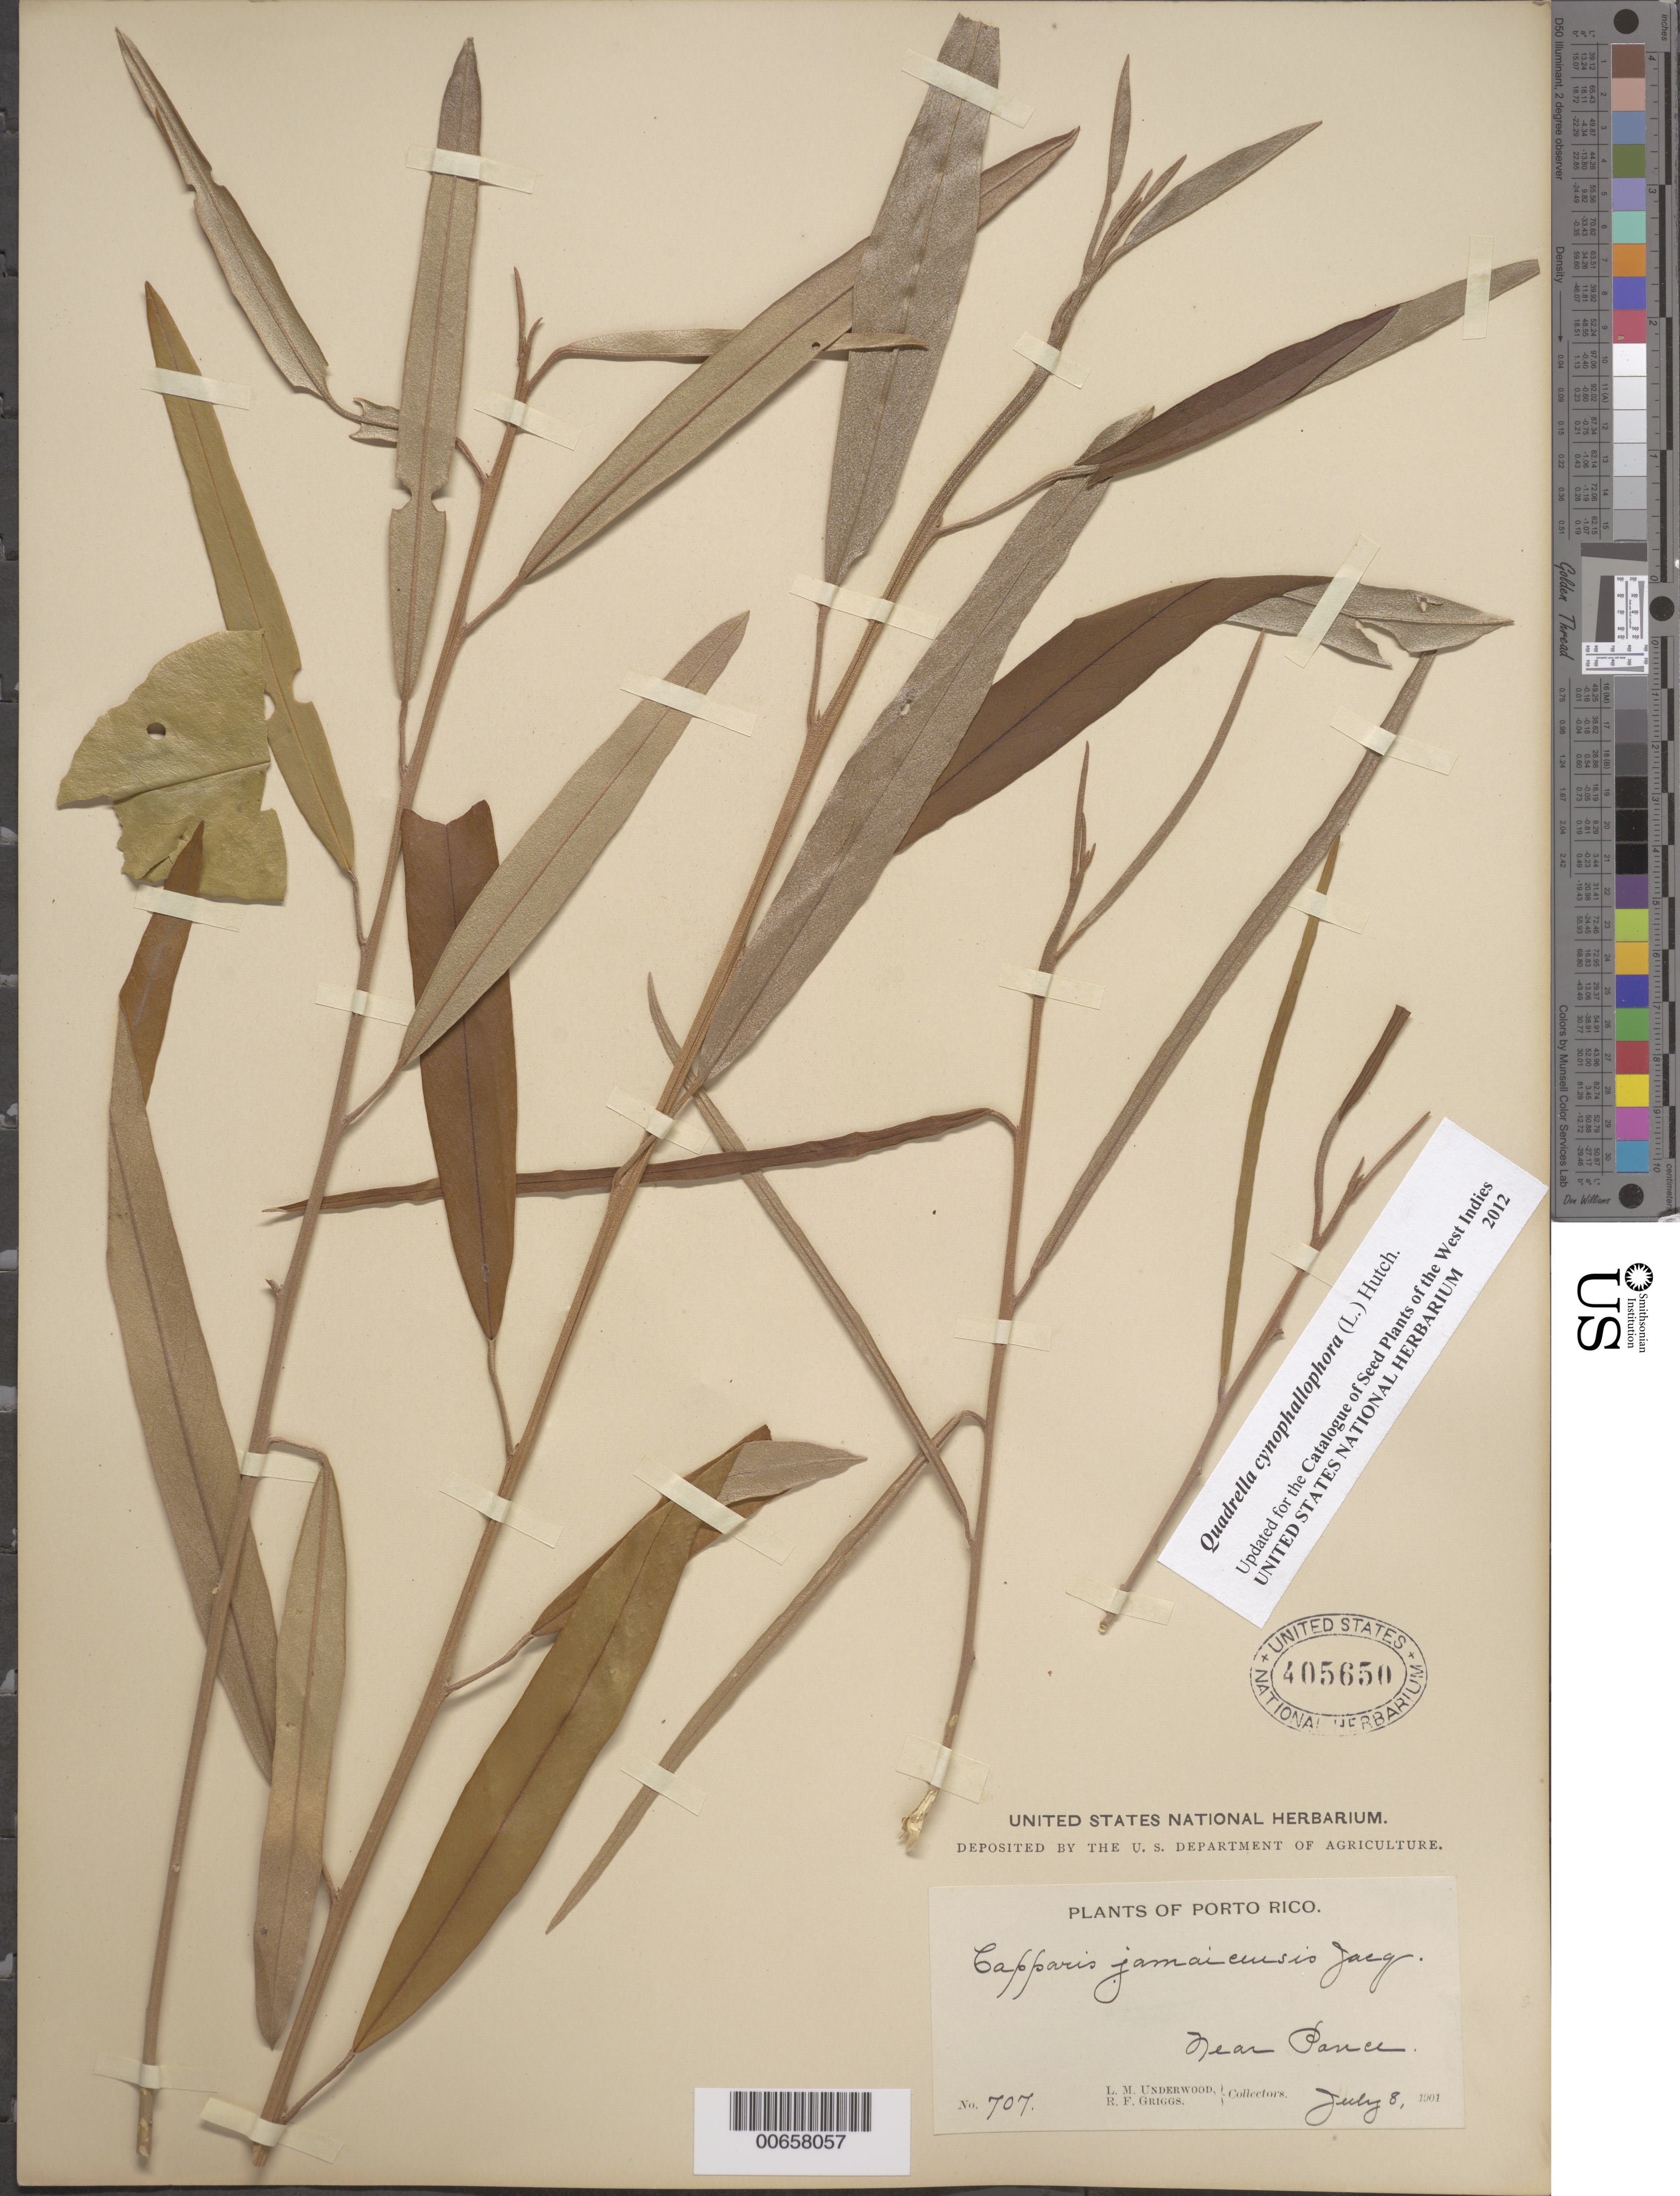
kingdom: Plantae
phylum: Tracheophyta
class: Magnoliopsida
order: Brassicales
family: Capparaceae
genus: Capparis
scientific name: Capparis jamaicensis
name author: Jacq.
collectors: L. M. Underwood & R. F. Griggs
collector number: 707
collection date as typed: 08 Jul 1901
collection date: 1901-07-08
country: Puerto Rico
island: Greater Antilles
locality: Ponce, near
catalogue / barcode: US 405650